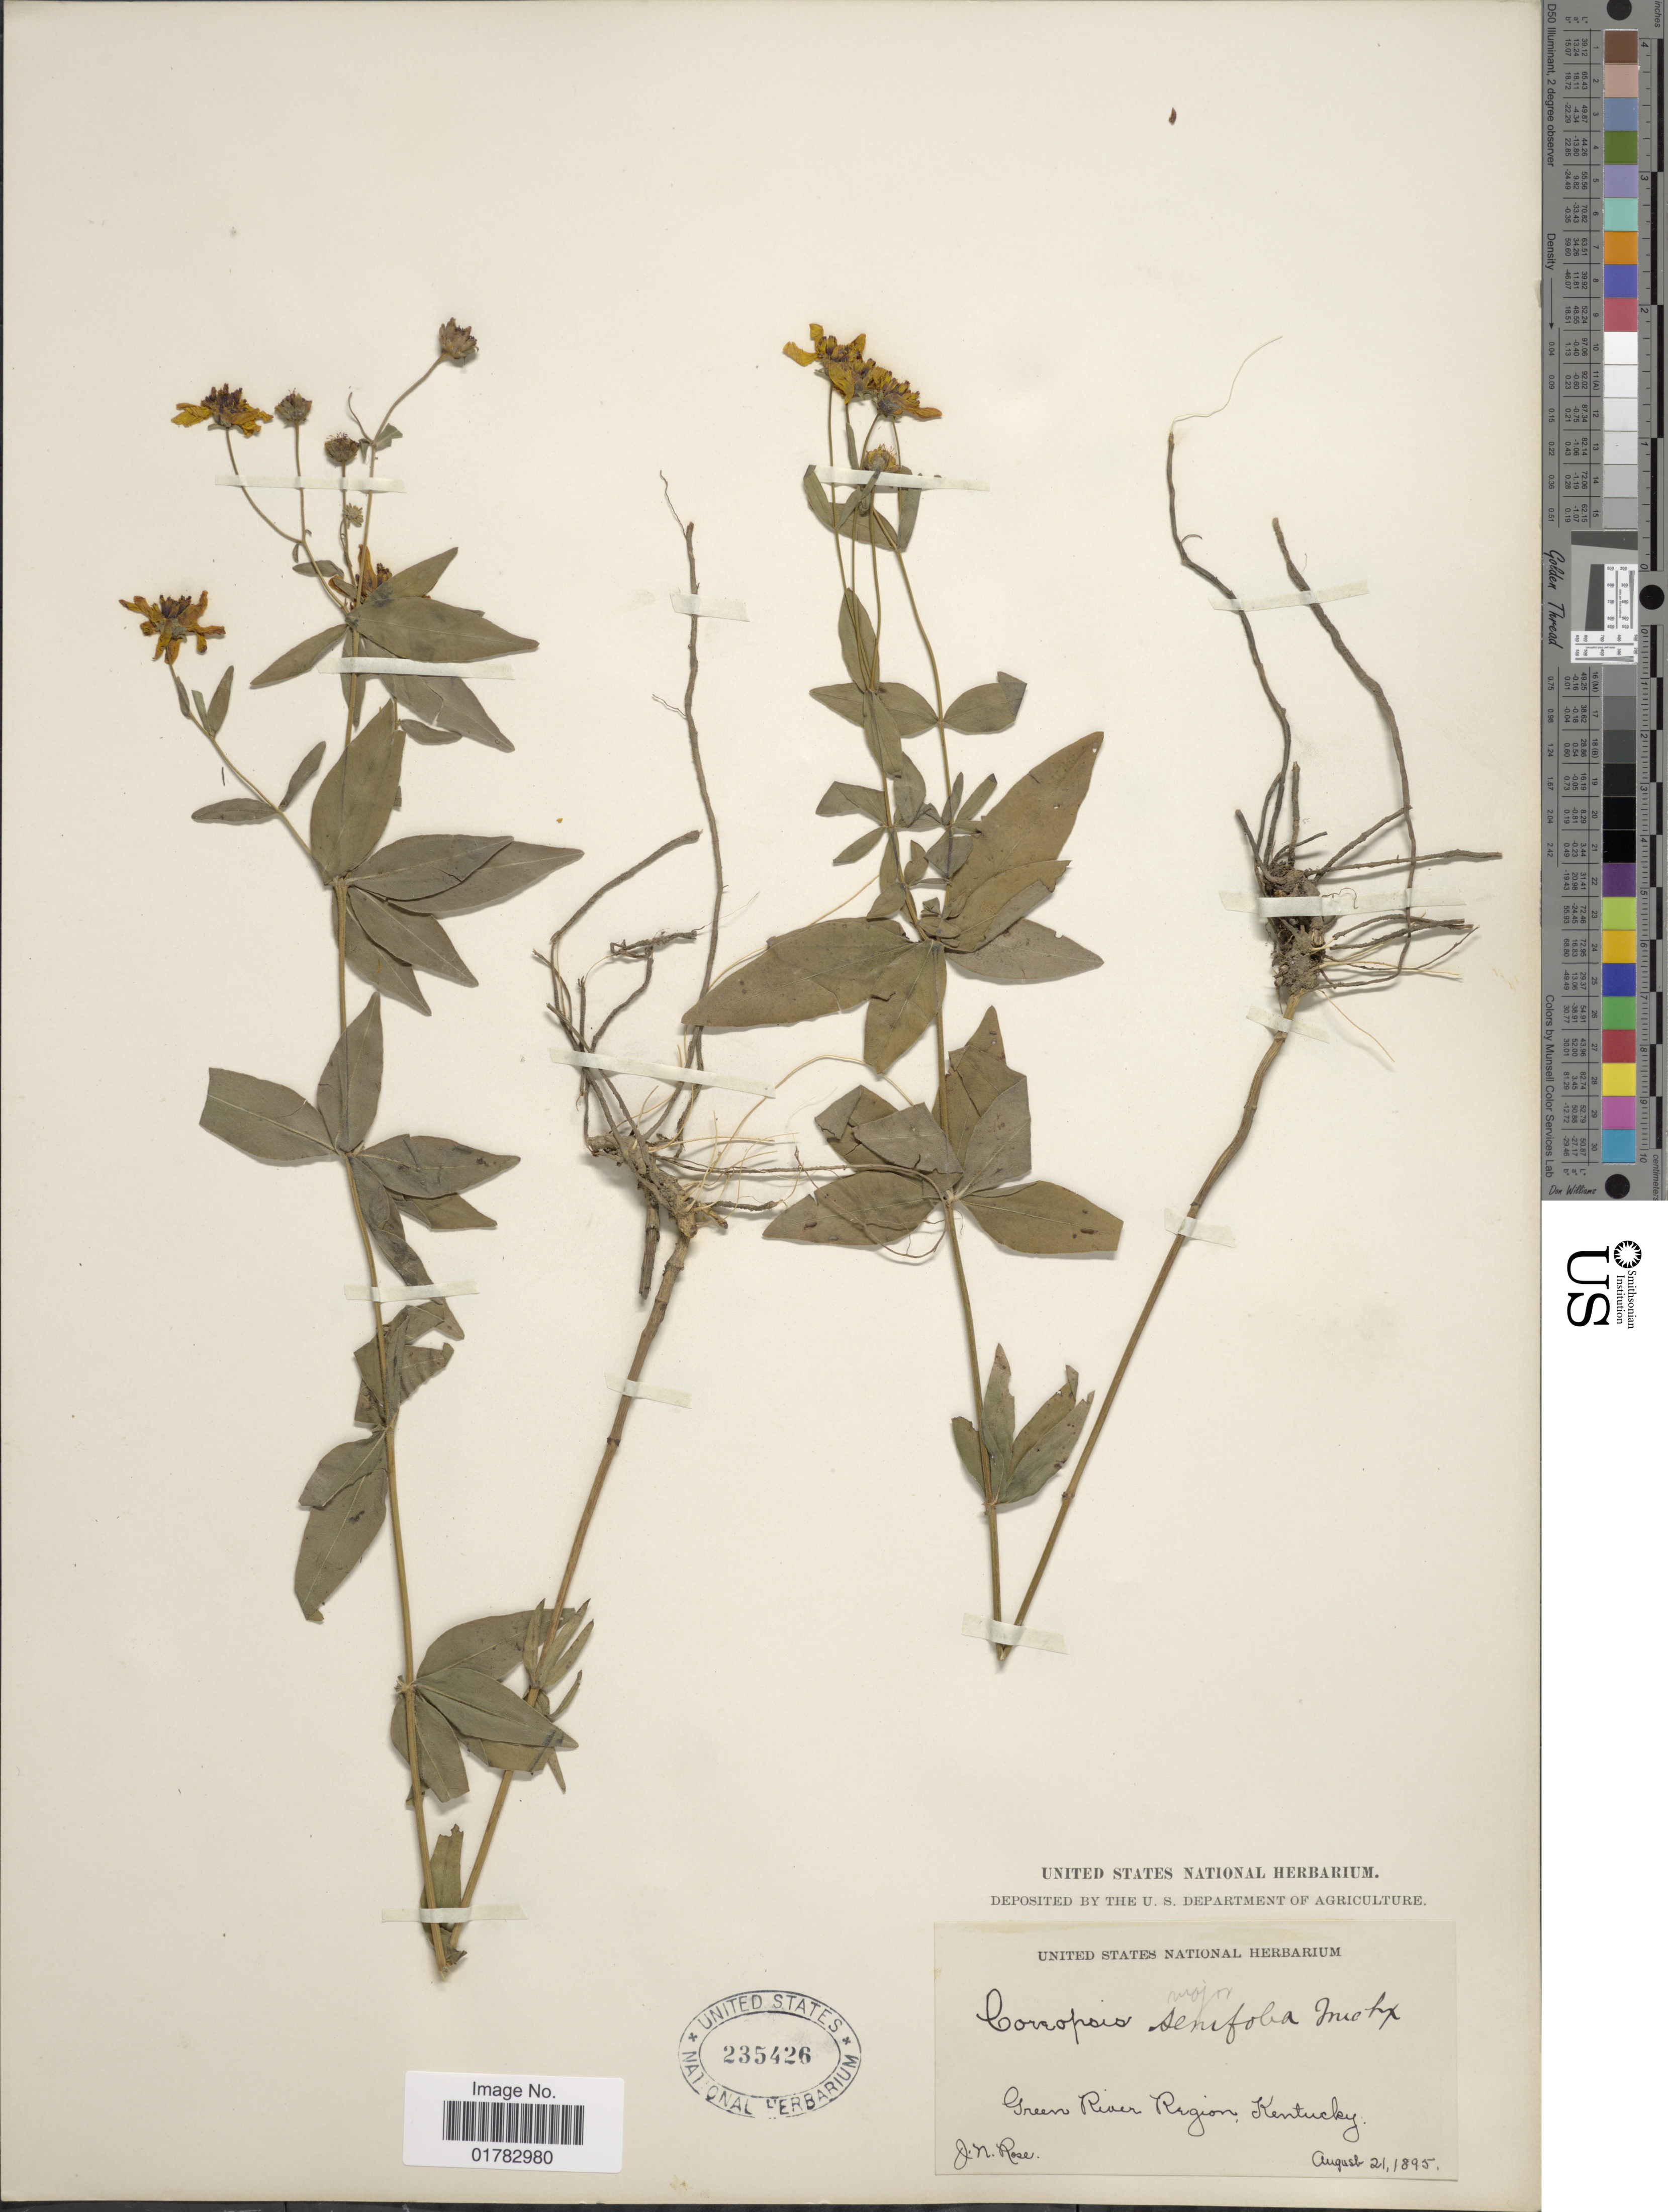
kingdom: Plantae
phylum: Tracheophyta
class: Magnoliopsida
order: Asterales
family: Asteraceae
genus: Coreopsis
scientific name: Coreopsis major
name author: Walter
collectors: J. N. Rose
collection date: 1895-08-21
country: United States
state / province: Kentucky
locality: Green River Region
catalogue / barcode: US 235426